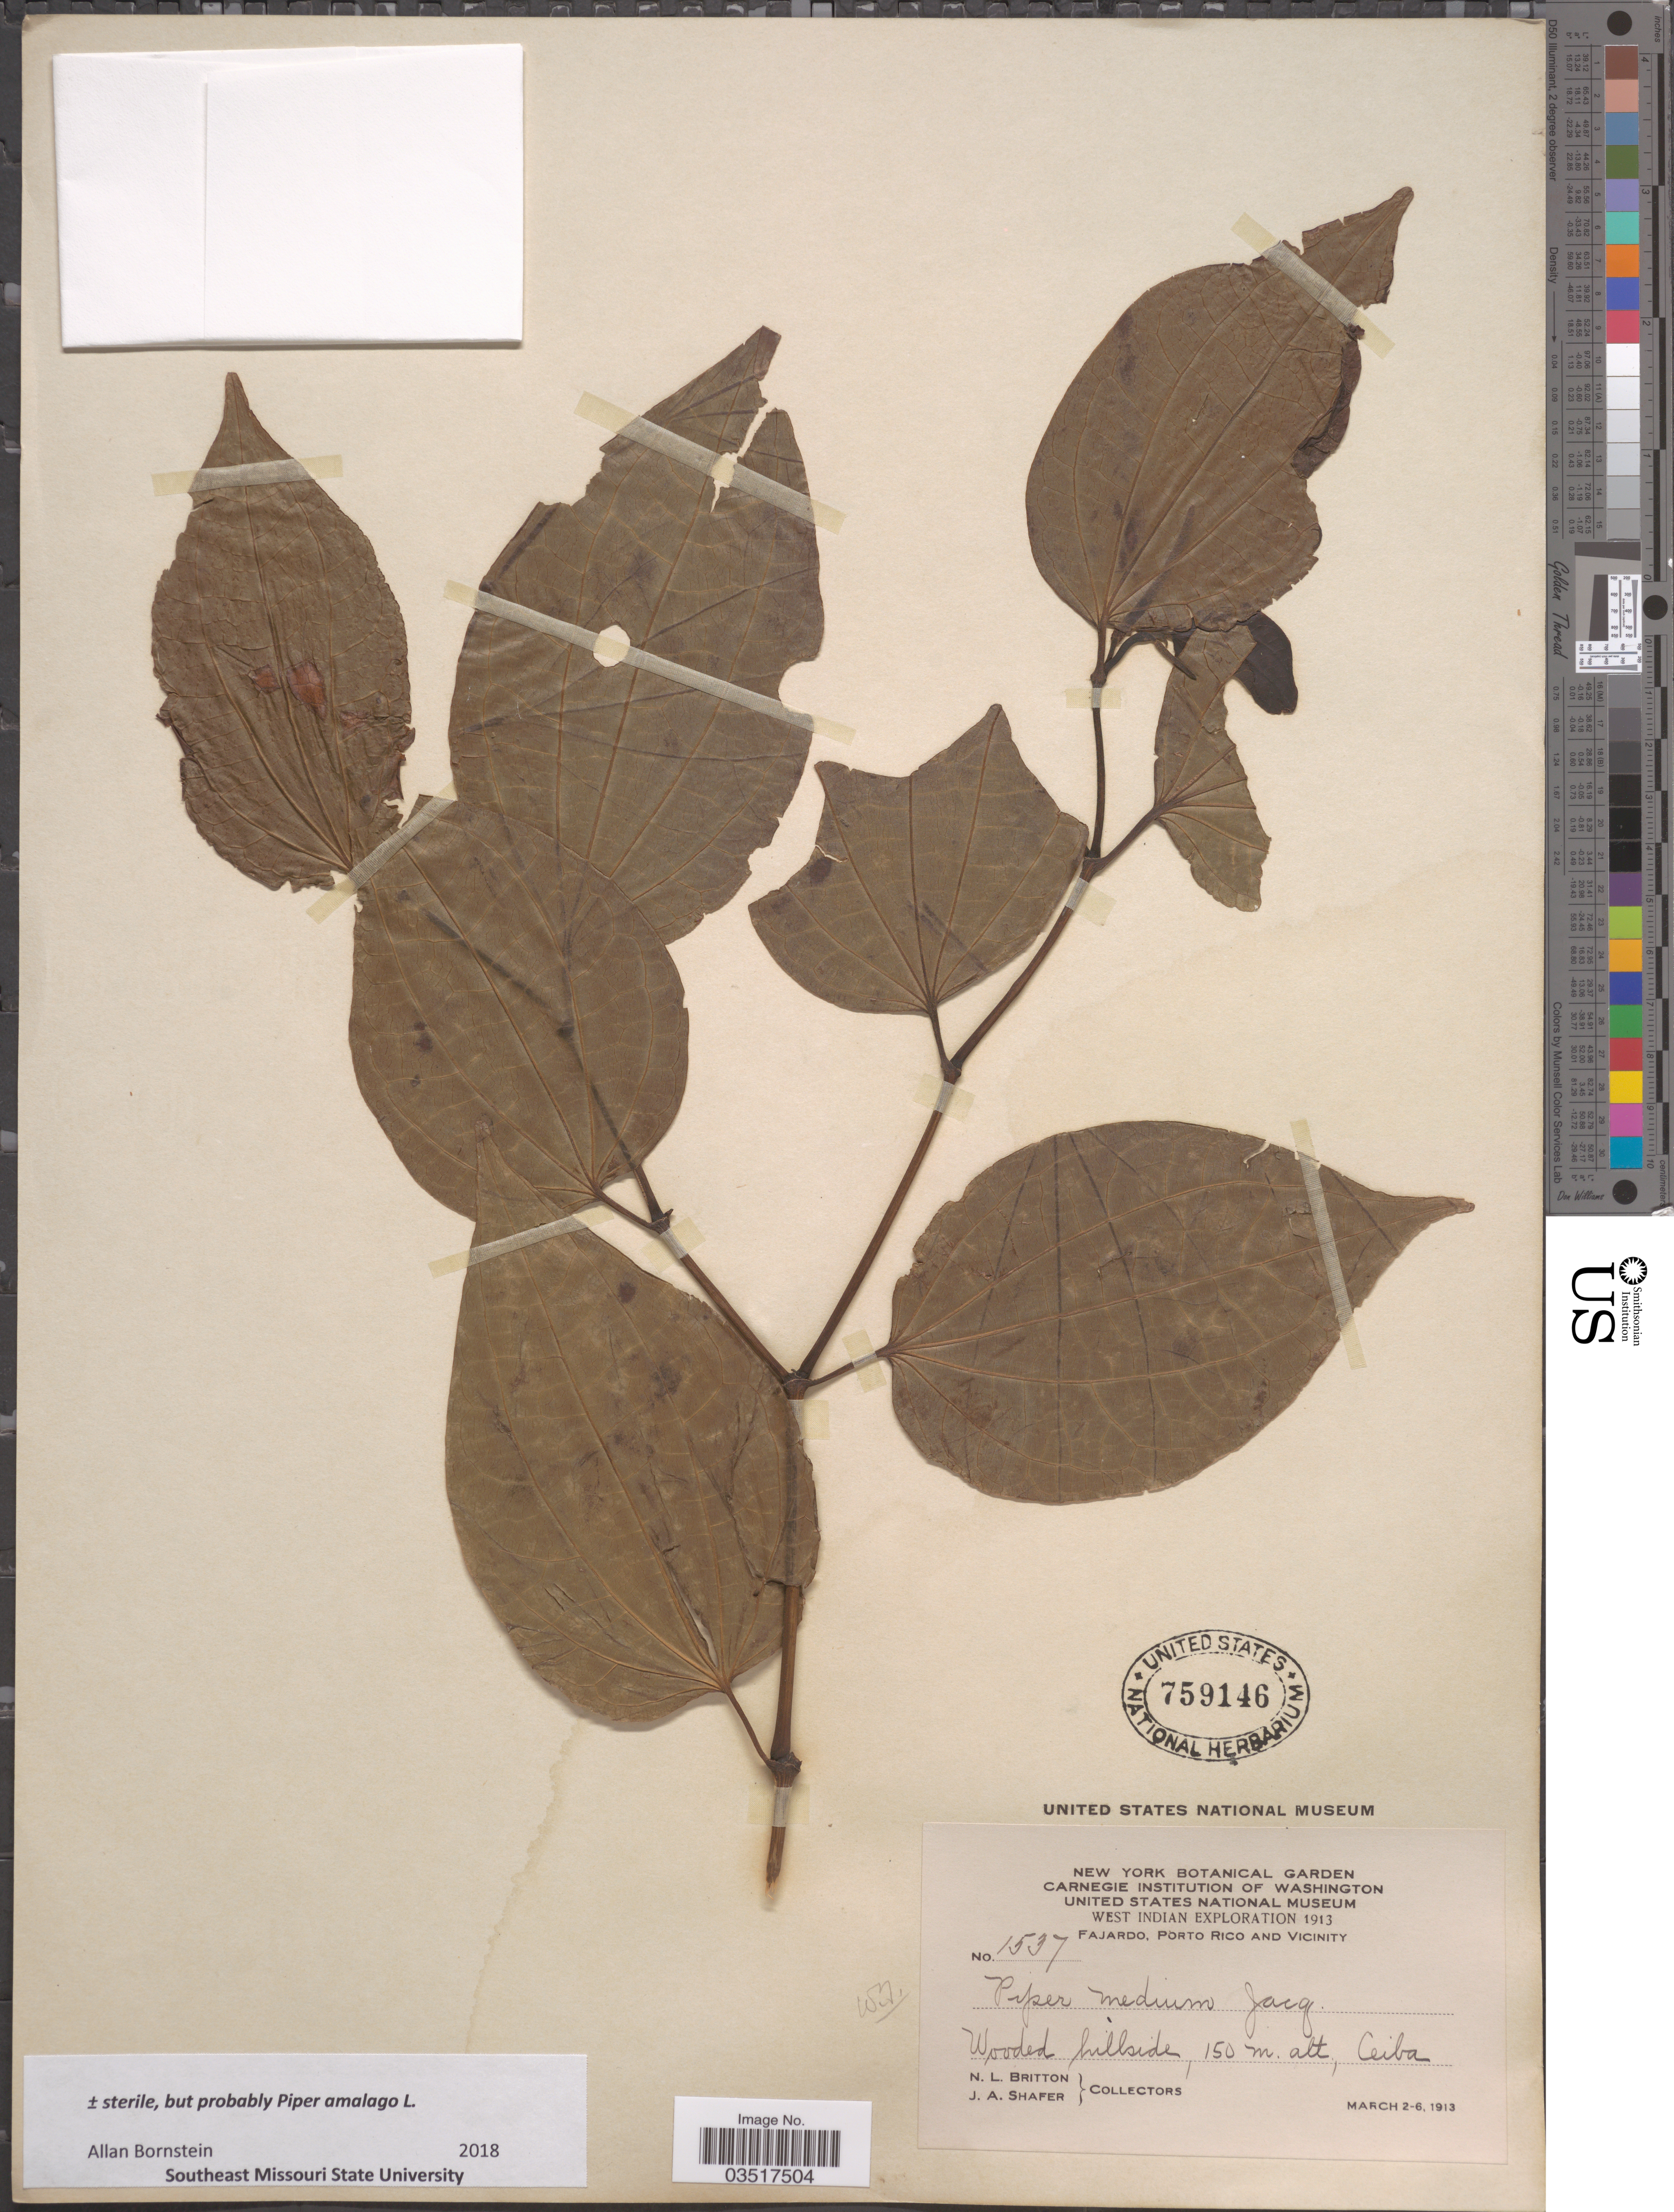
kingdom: Plantae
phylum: Tracheophyta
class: Magnoliopsida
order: Piperales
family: Piperaceae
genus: Piper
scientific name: Piper amalago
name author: L.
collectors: N. Britton & J. A. Shafer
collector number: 1537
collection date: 1913-03-02/1913-03-06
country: Puerto Rico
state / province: Ceiba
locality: West Indian. Fajardo, Porto Rico and Vicinity. Wooded hillside.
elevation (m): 150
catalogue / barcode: US 759146